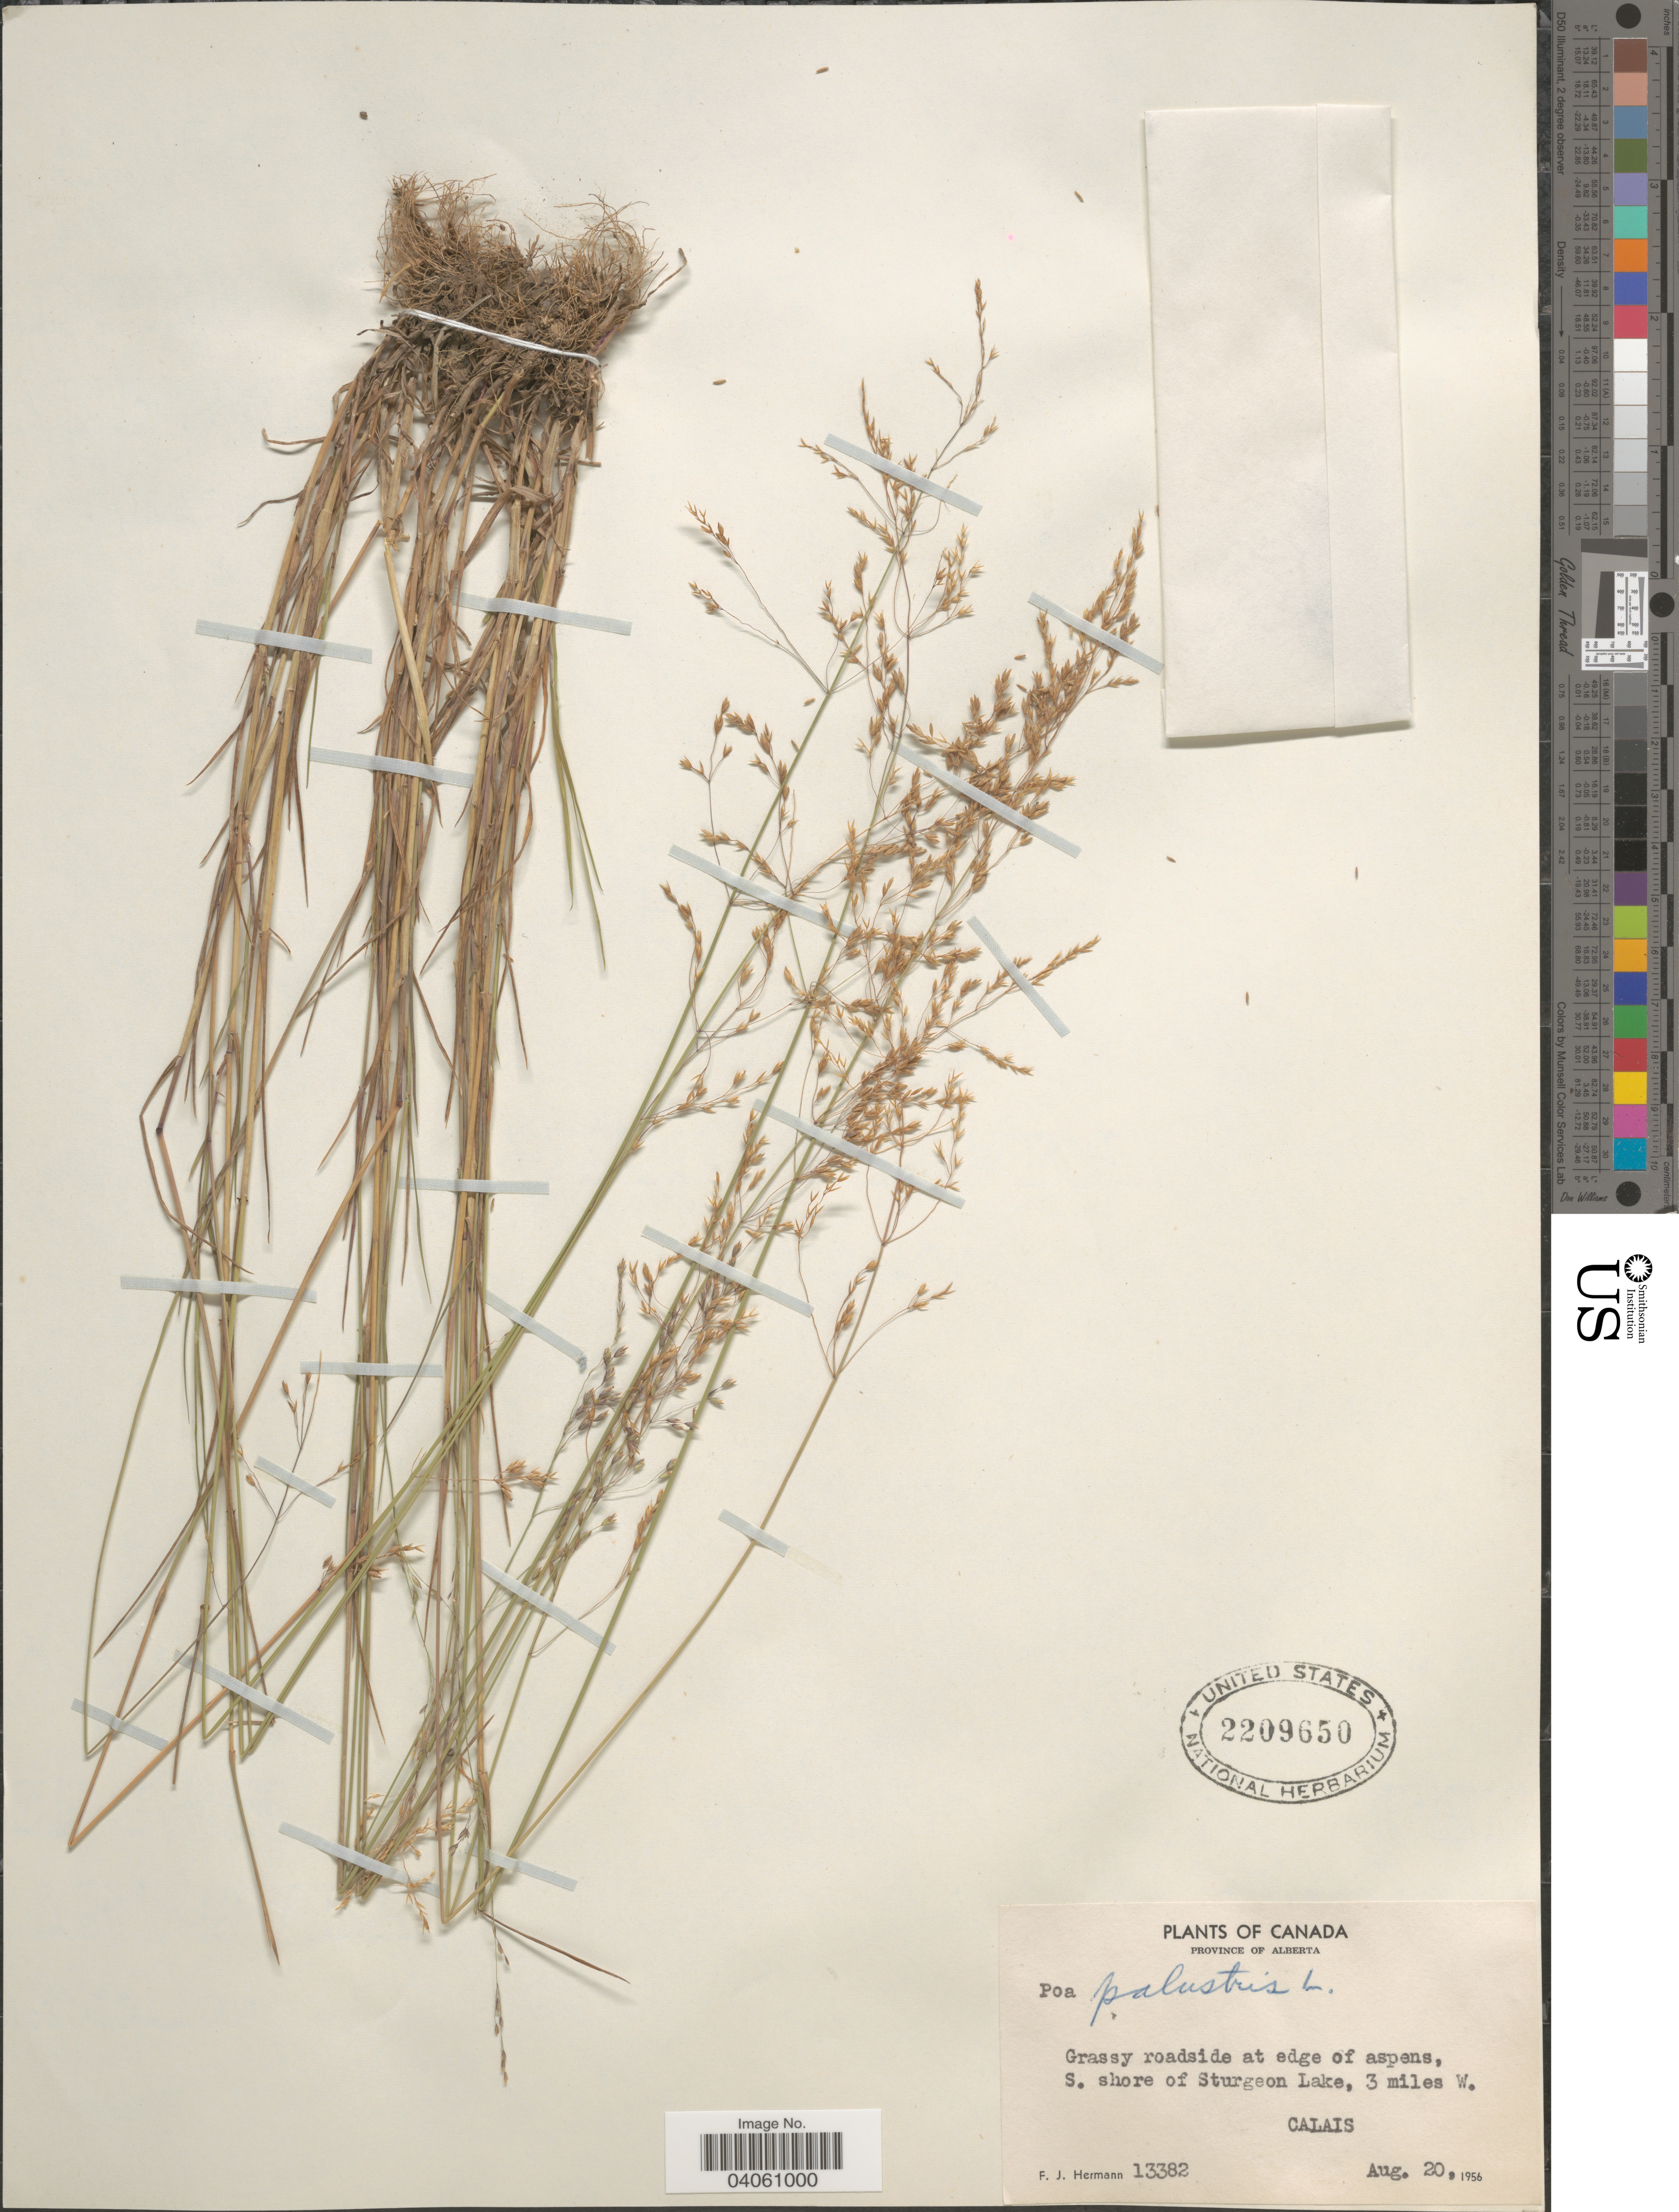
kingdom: Plantae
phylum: Tracheophyta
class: Liliopsida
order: Poales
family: Poaceae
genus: Poa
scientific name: Poa palustris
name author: L.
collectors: F. J. Hermann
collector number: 13382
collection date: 1956-08-20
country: Canada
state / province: Alberta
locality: Grassy roadside at edge of aspens, S. shore of Sturgeon Lake, 3 miles W. Calais.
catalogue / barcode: US 2209650